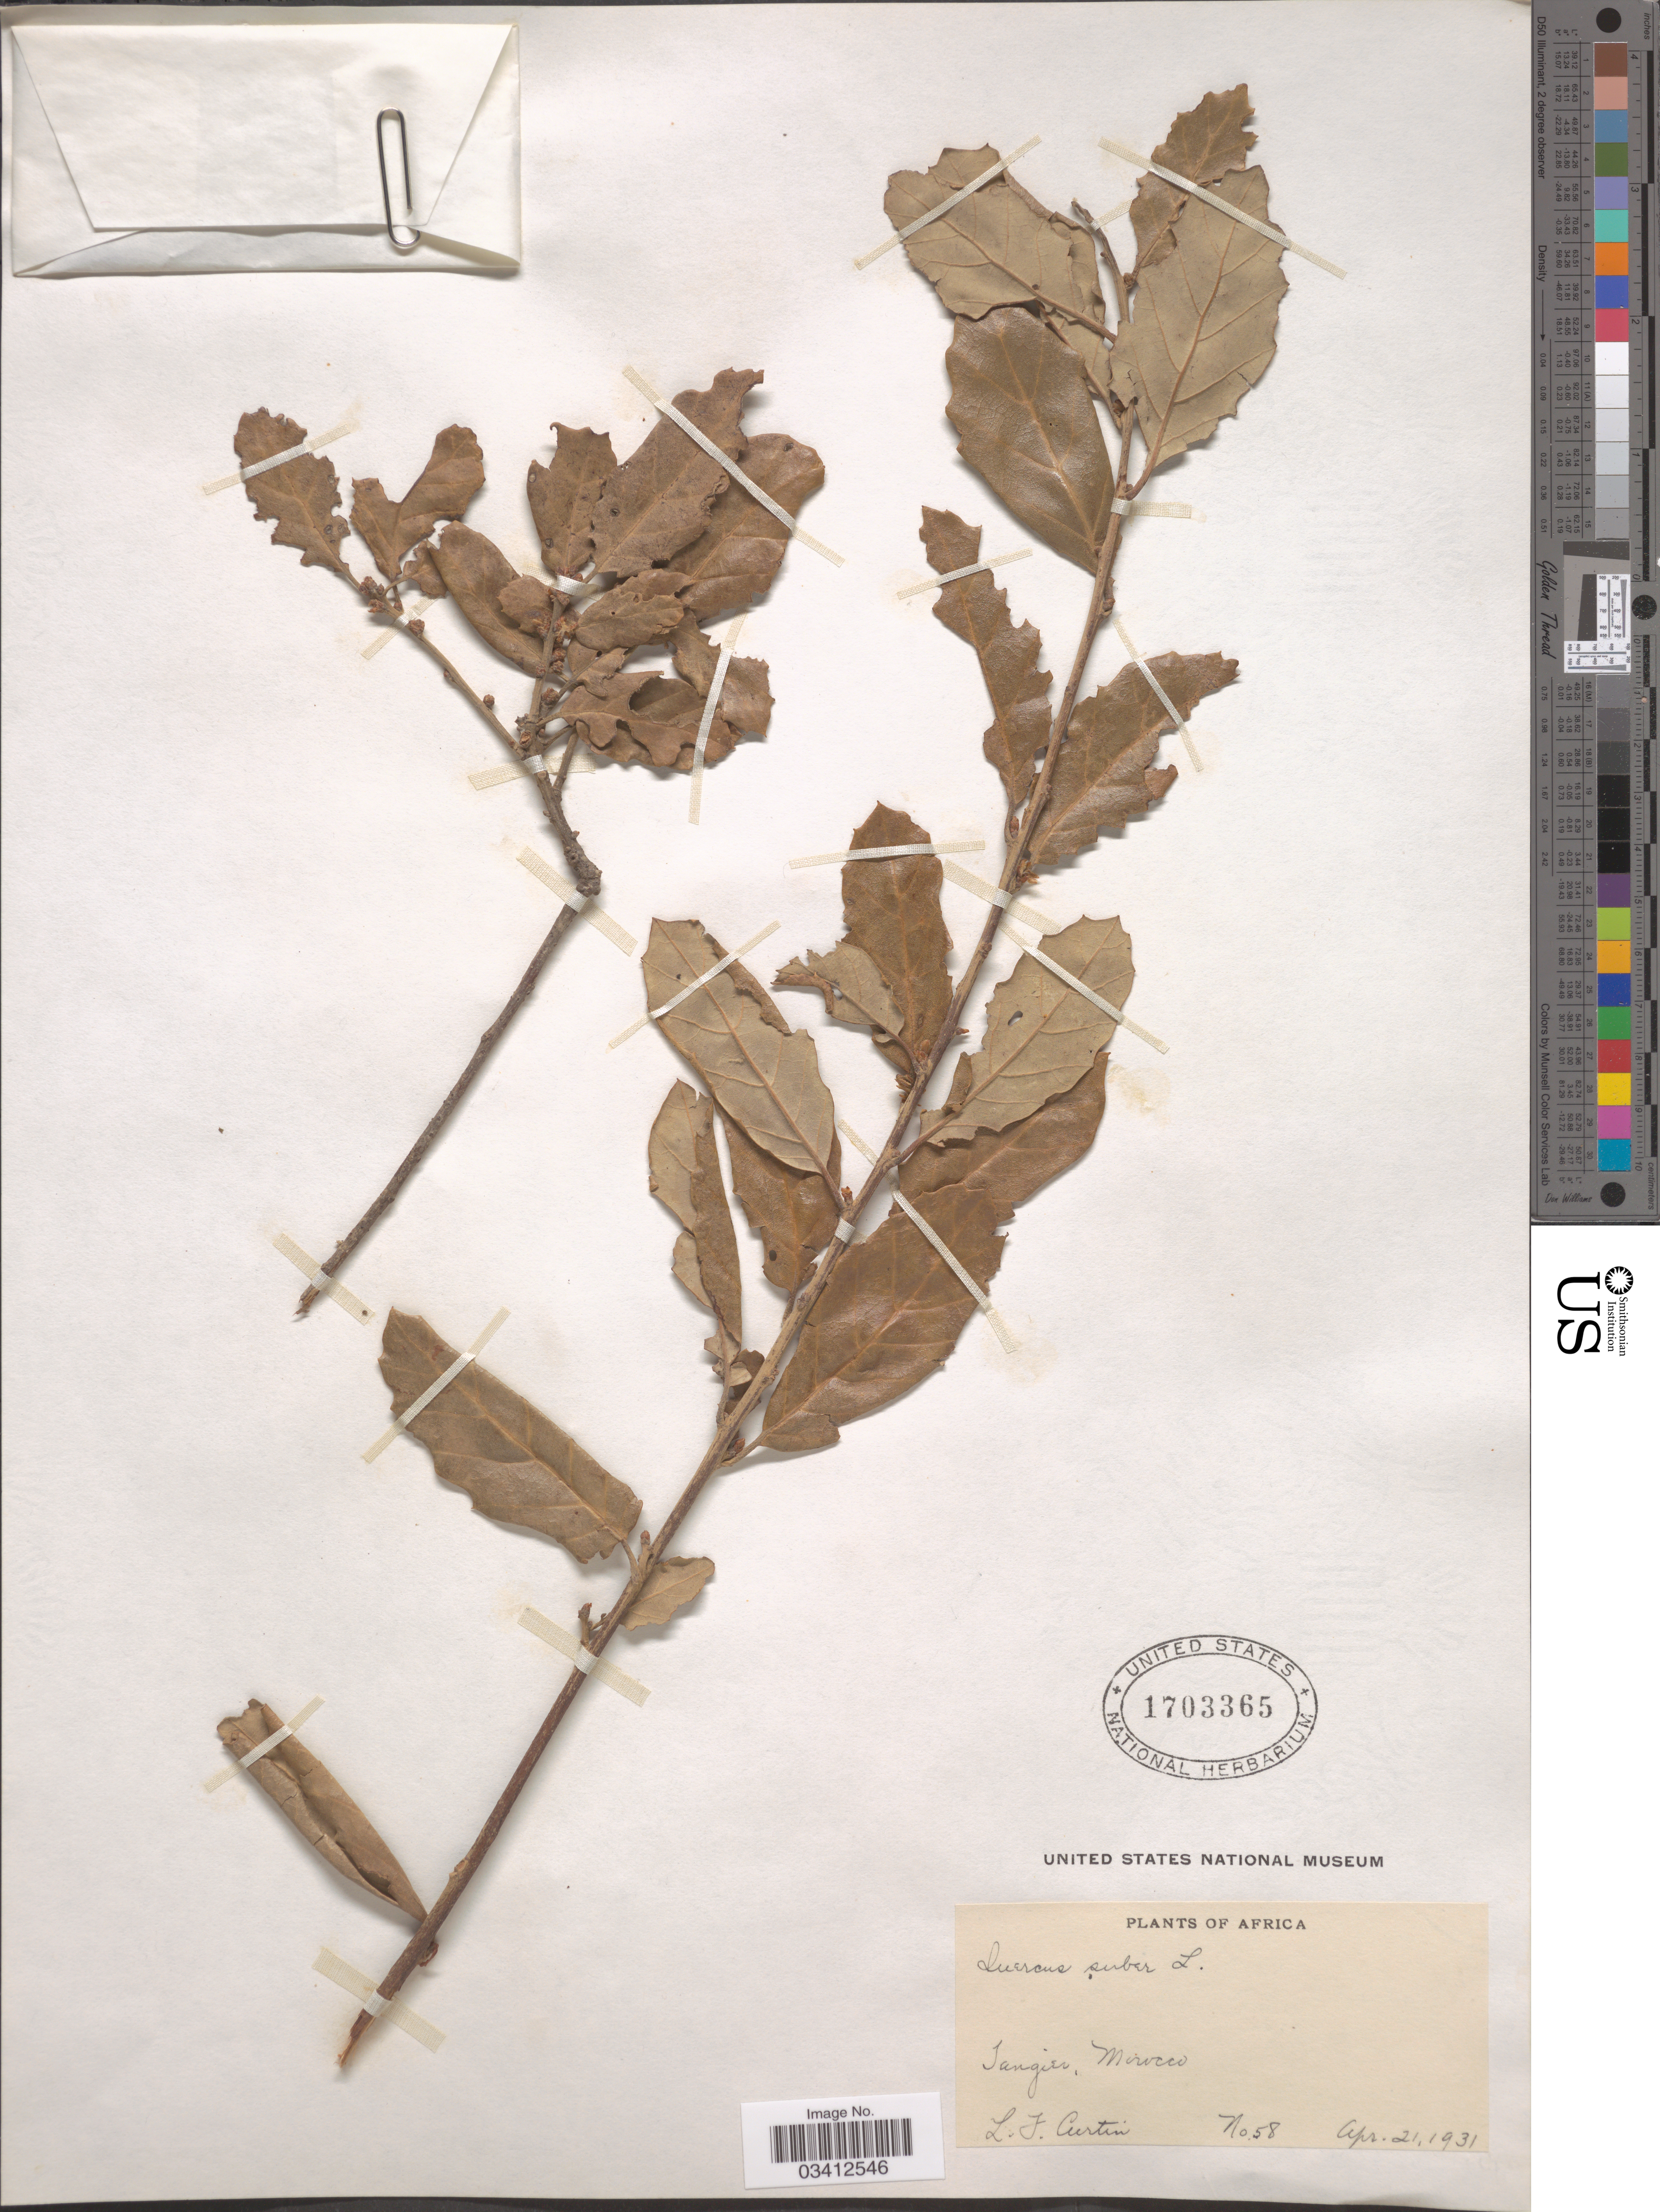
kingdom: Plantae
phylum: Tracheophyta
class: Magnoliopsida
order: Fagales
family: Fagaceae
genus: Quercus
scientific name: Quercus suber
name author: L.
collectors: L. Curtin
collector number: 58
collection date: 1931-04-21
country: Morocco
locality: Africa. Tangier.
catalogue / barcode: US 1703365